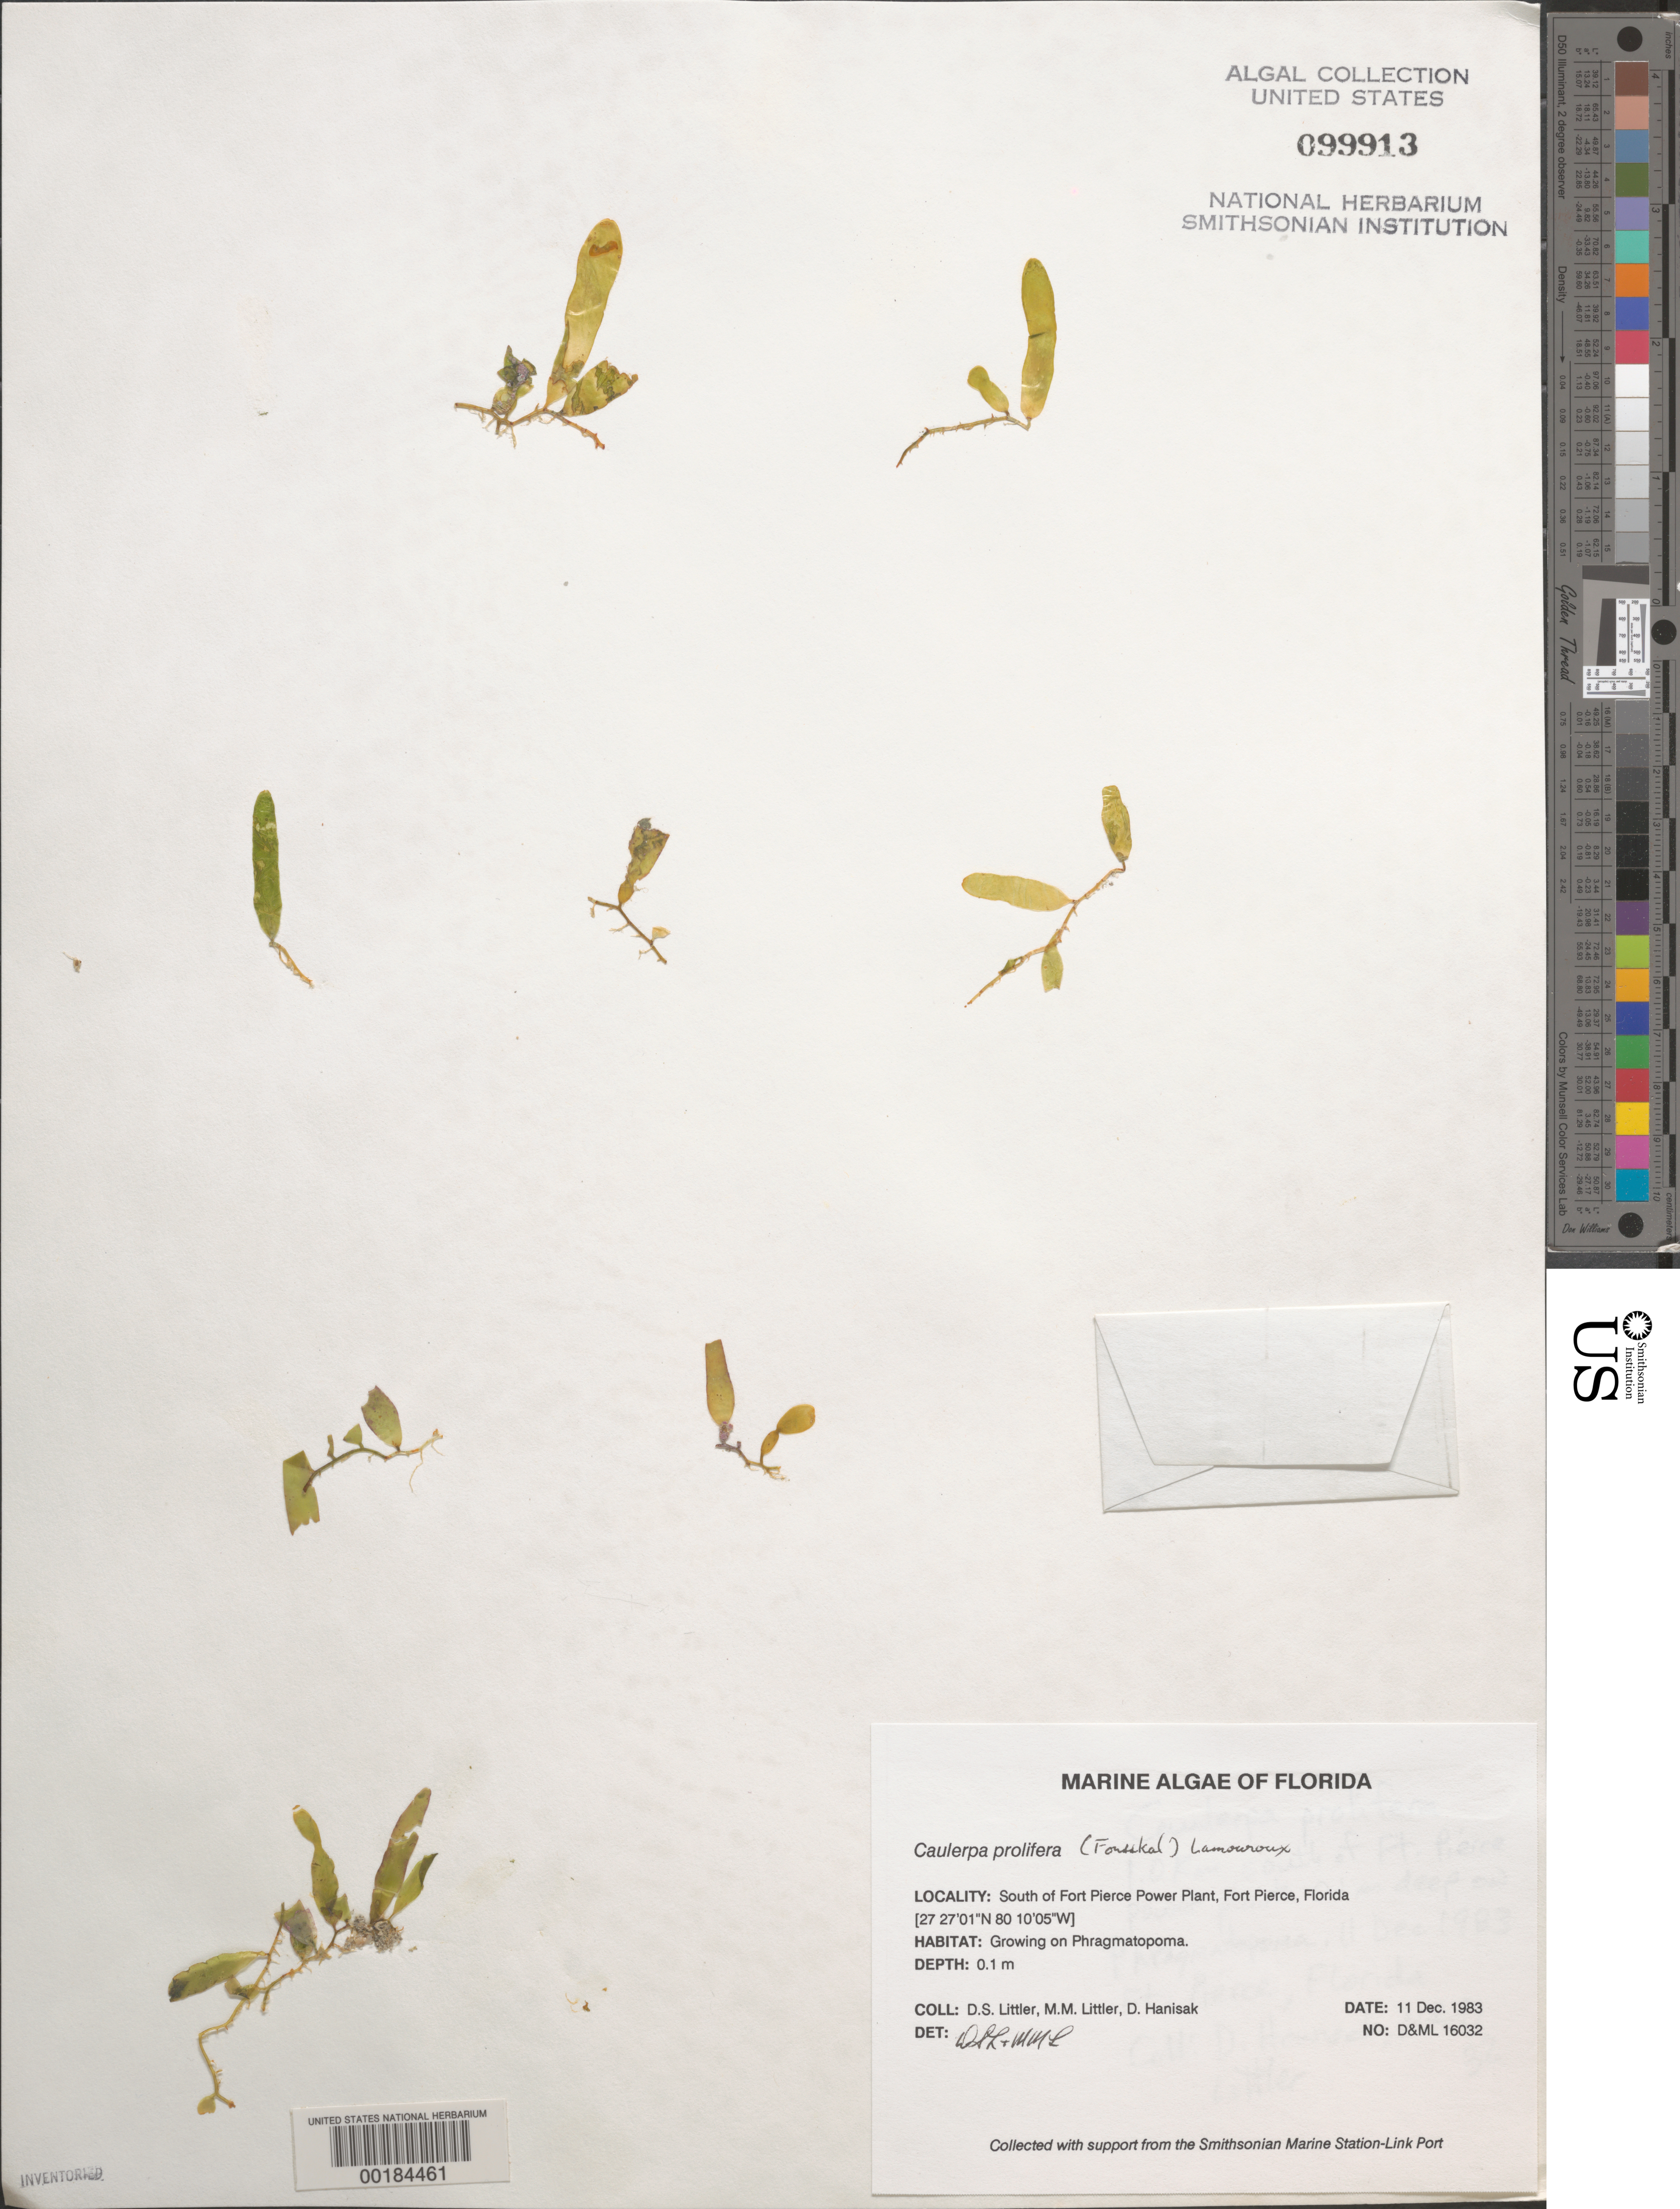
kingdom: Plantae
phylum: Chlorophyta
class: Ulvophyceae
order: Bryopsidales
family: Caulerpaceae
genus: Caulerpa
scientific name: Caulerpa prolifera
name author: (Forssk.) J.V.Lamouroux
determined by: Littler, D. S.; Littler, M. M.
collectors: D. S. Littler, M. M. Littler & M. Hanisak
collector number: D&ML 16032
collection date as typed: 11 Dec 1983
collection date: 1983-12-11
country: United States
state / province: Florida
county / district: Saint Lucie County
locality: Fort Pierce, south of Fort Pierce power plant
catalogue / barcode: US 99913